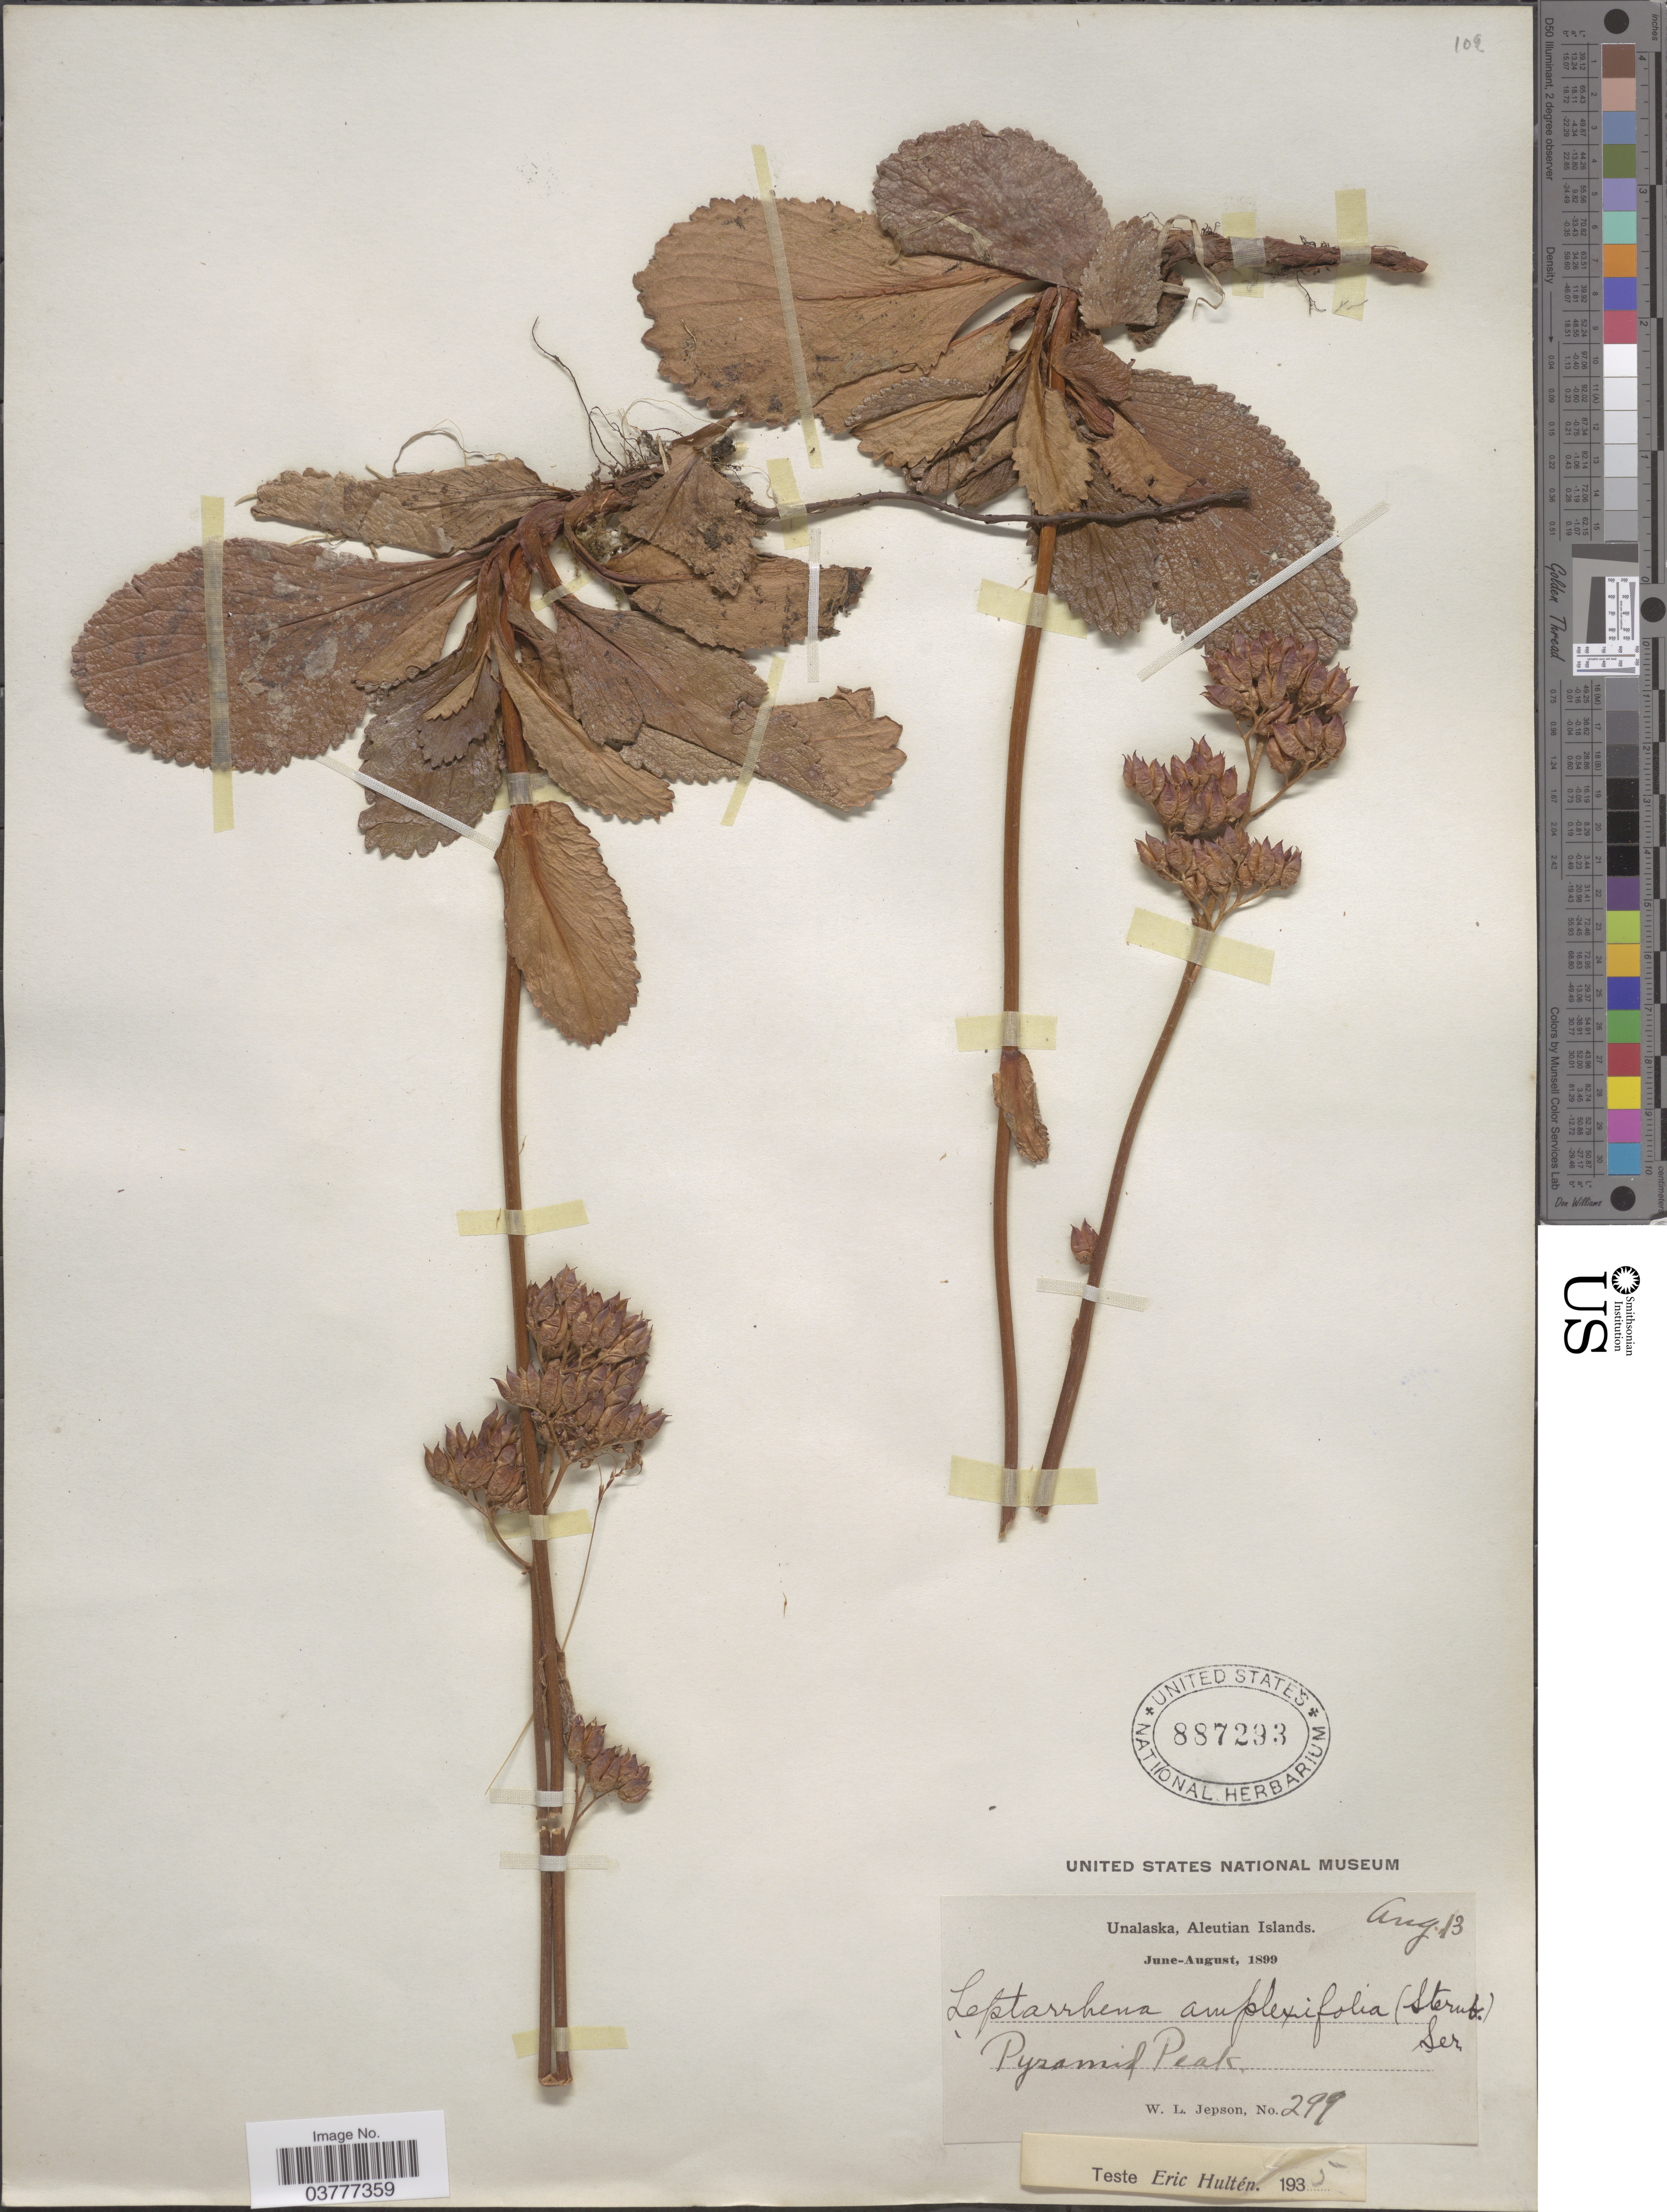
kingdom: Plantae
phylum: Tracheophyta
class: Magnoliopsida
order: Saxifragales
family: Saxifragaceae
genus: Leptarrhena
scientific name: Leptarrhena pyrolifolia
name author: (D. Don) Ser.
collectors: W. L. Jepson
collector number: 299*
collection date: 1899-08-13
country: United States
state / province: Alaska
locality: Unalaska, Aleutian Islands. Pyramid Peak.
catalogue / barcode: US 887293